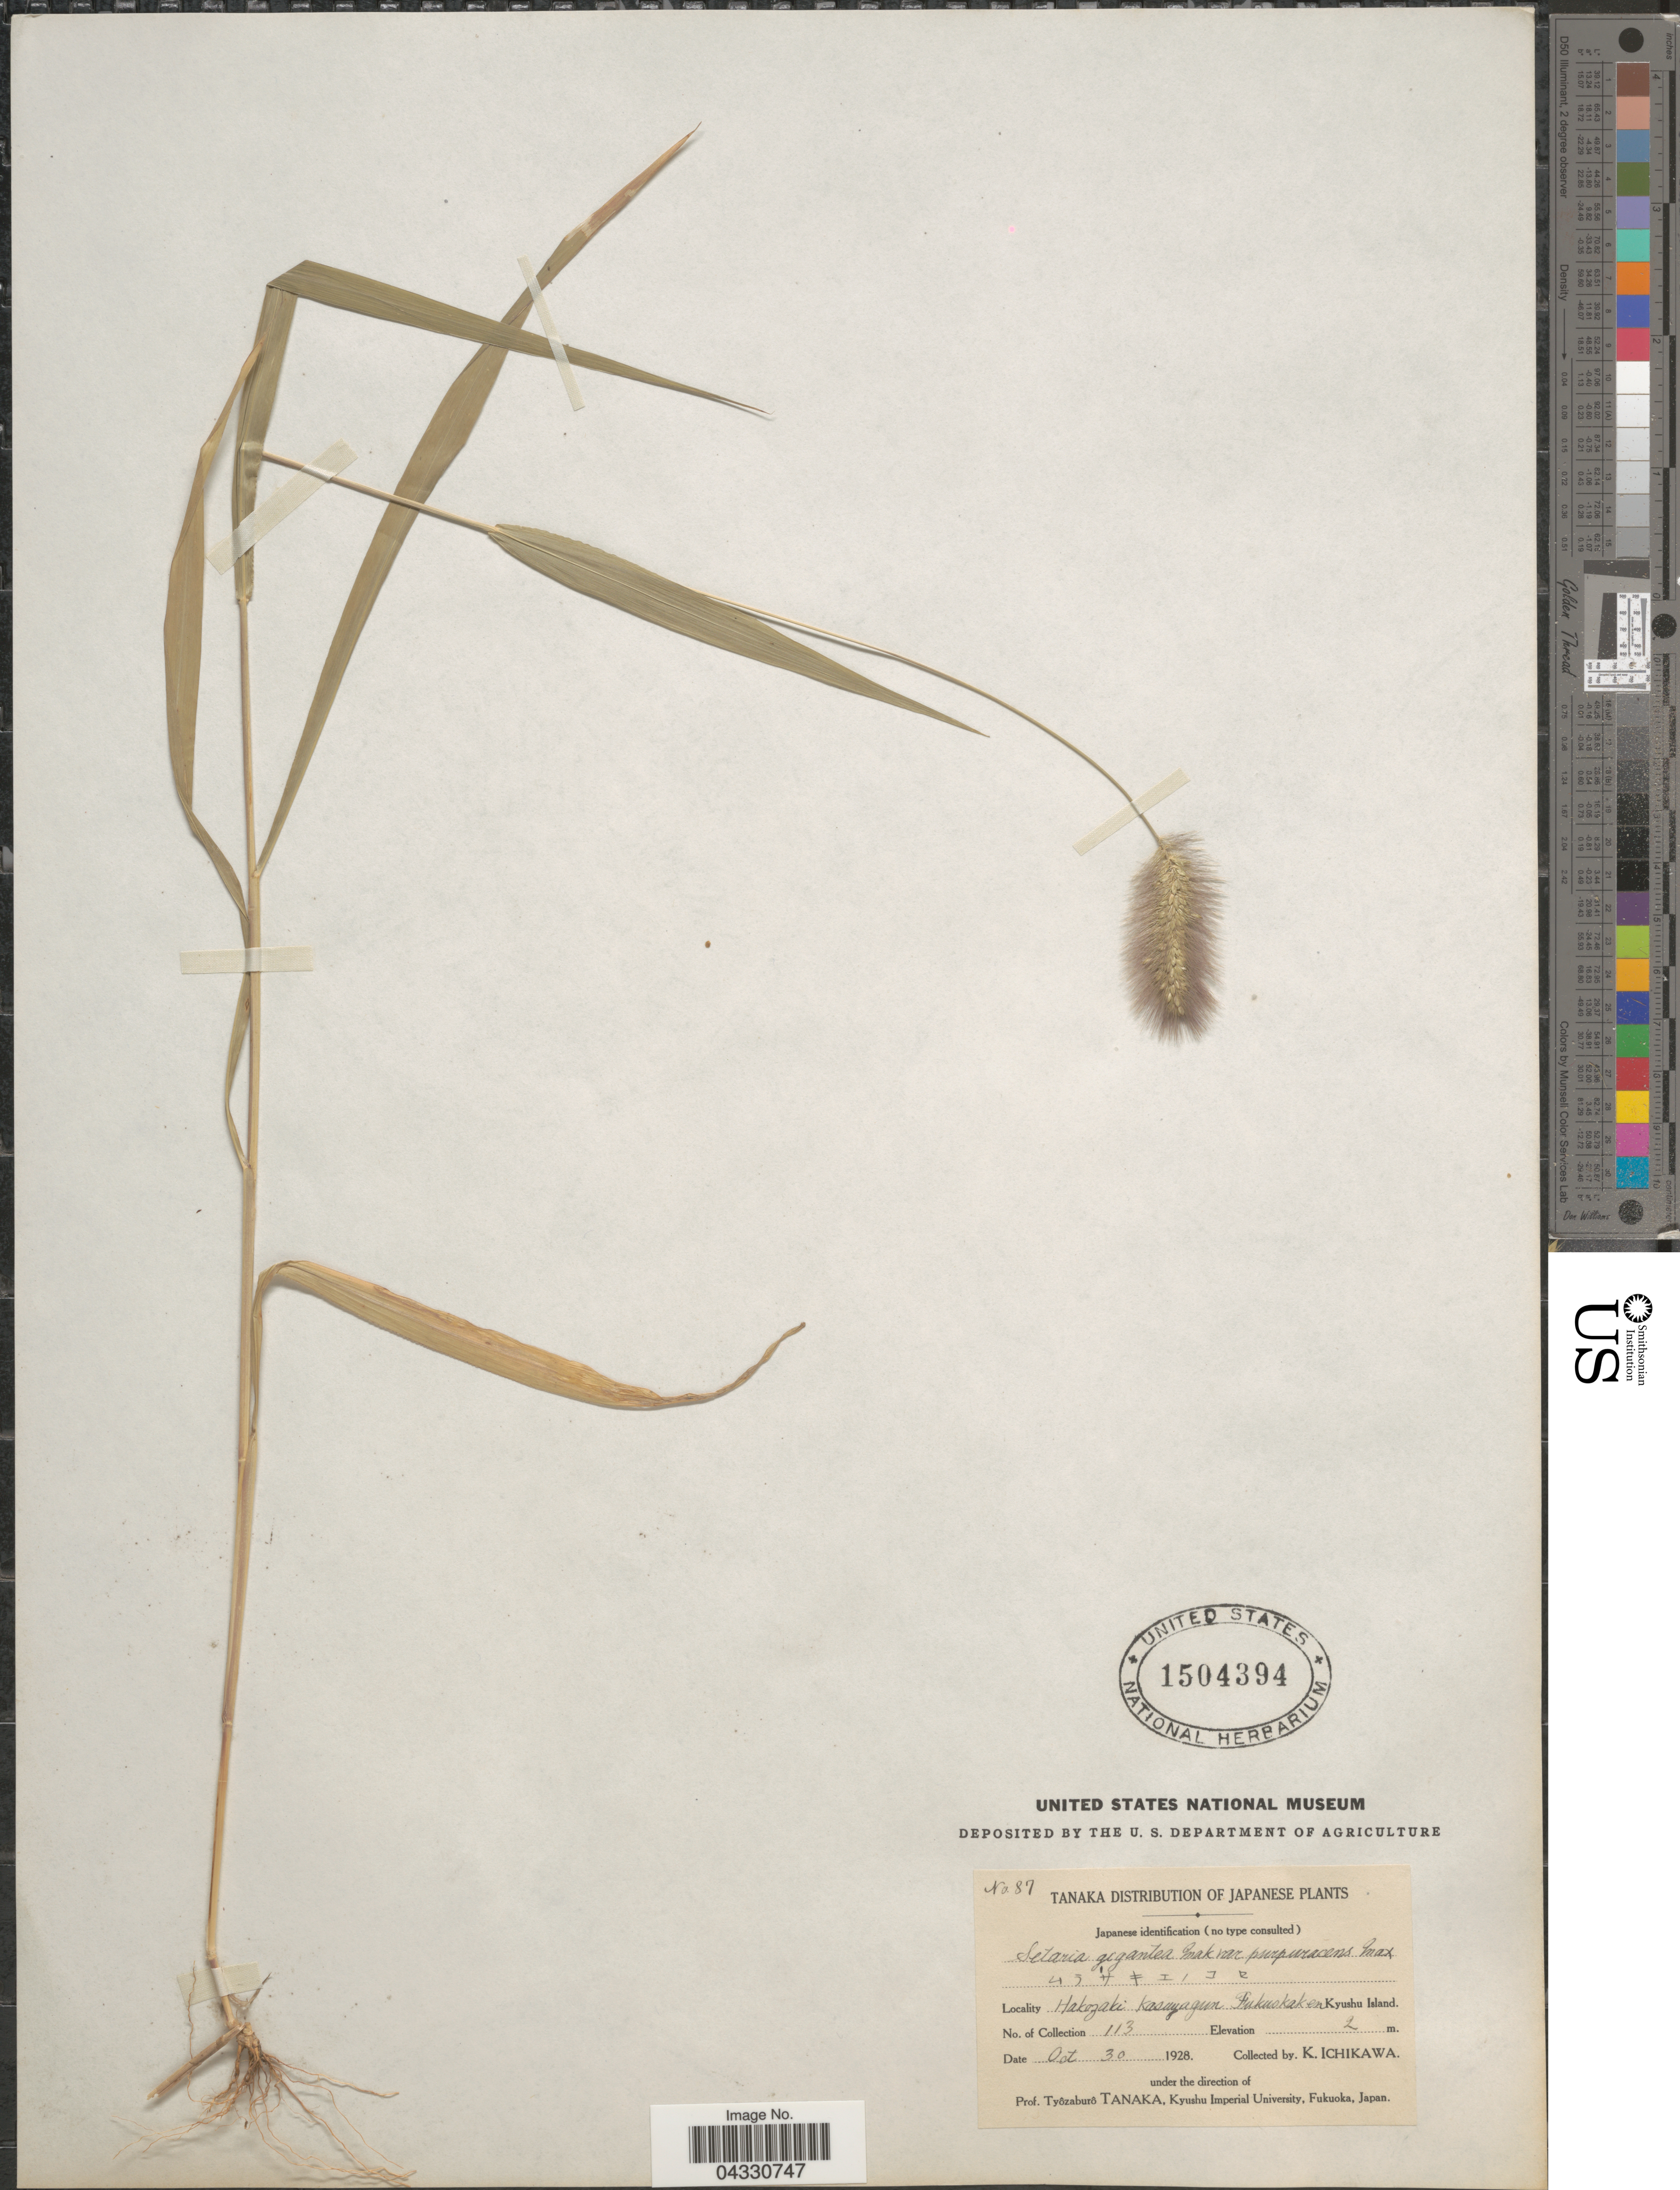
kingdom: Plantae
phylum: Tracheophyta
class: Liliopsida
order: Poales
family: Poaceae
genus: Setaria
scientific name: Setaria sp.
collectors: K. Ichikawa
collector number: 87/113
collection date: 1928-10-30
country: Japan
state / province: Hukuoka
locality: Hakozaki Kasuyagun Fukuokaken Kyushu Island.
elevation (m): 2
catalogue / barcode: US 1504394